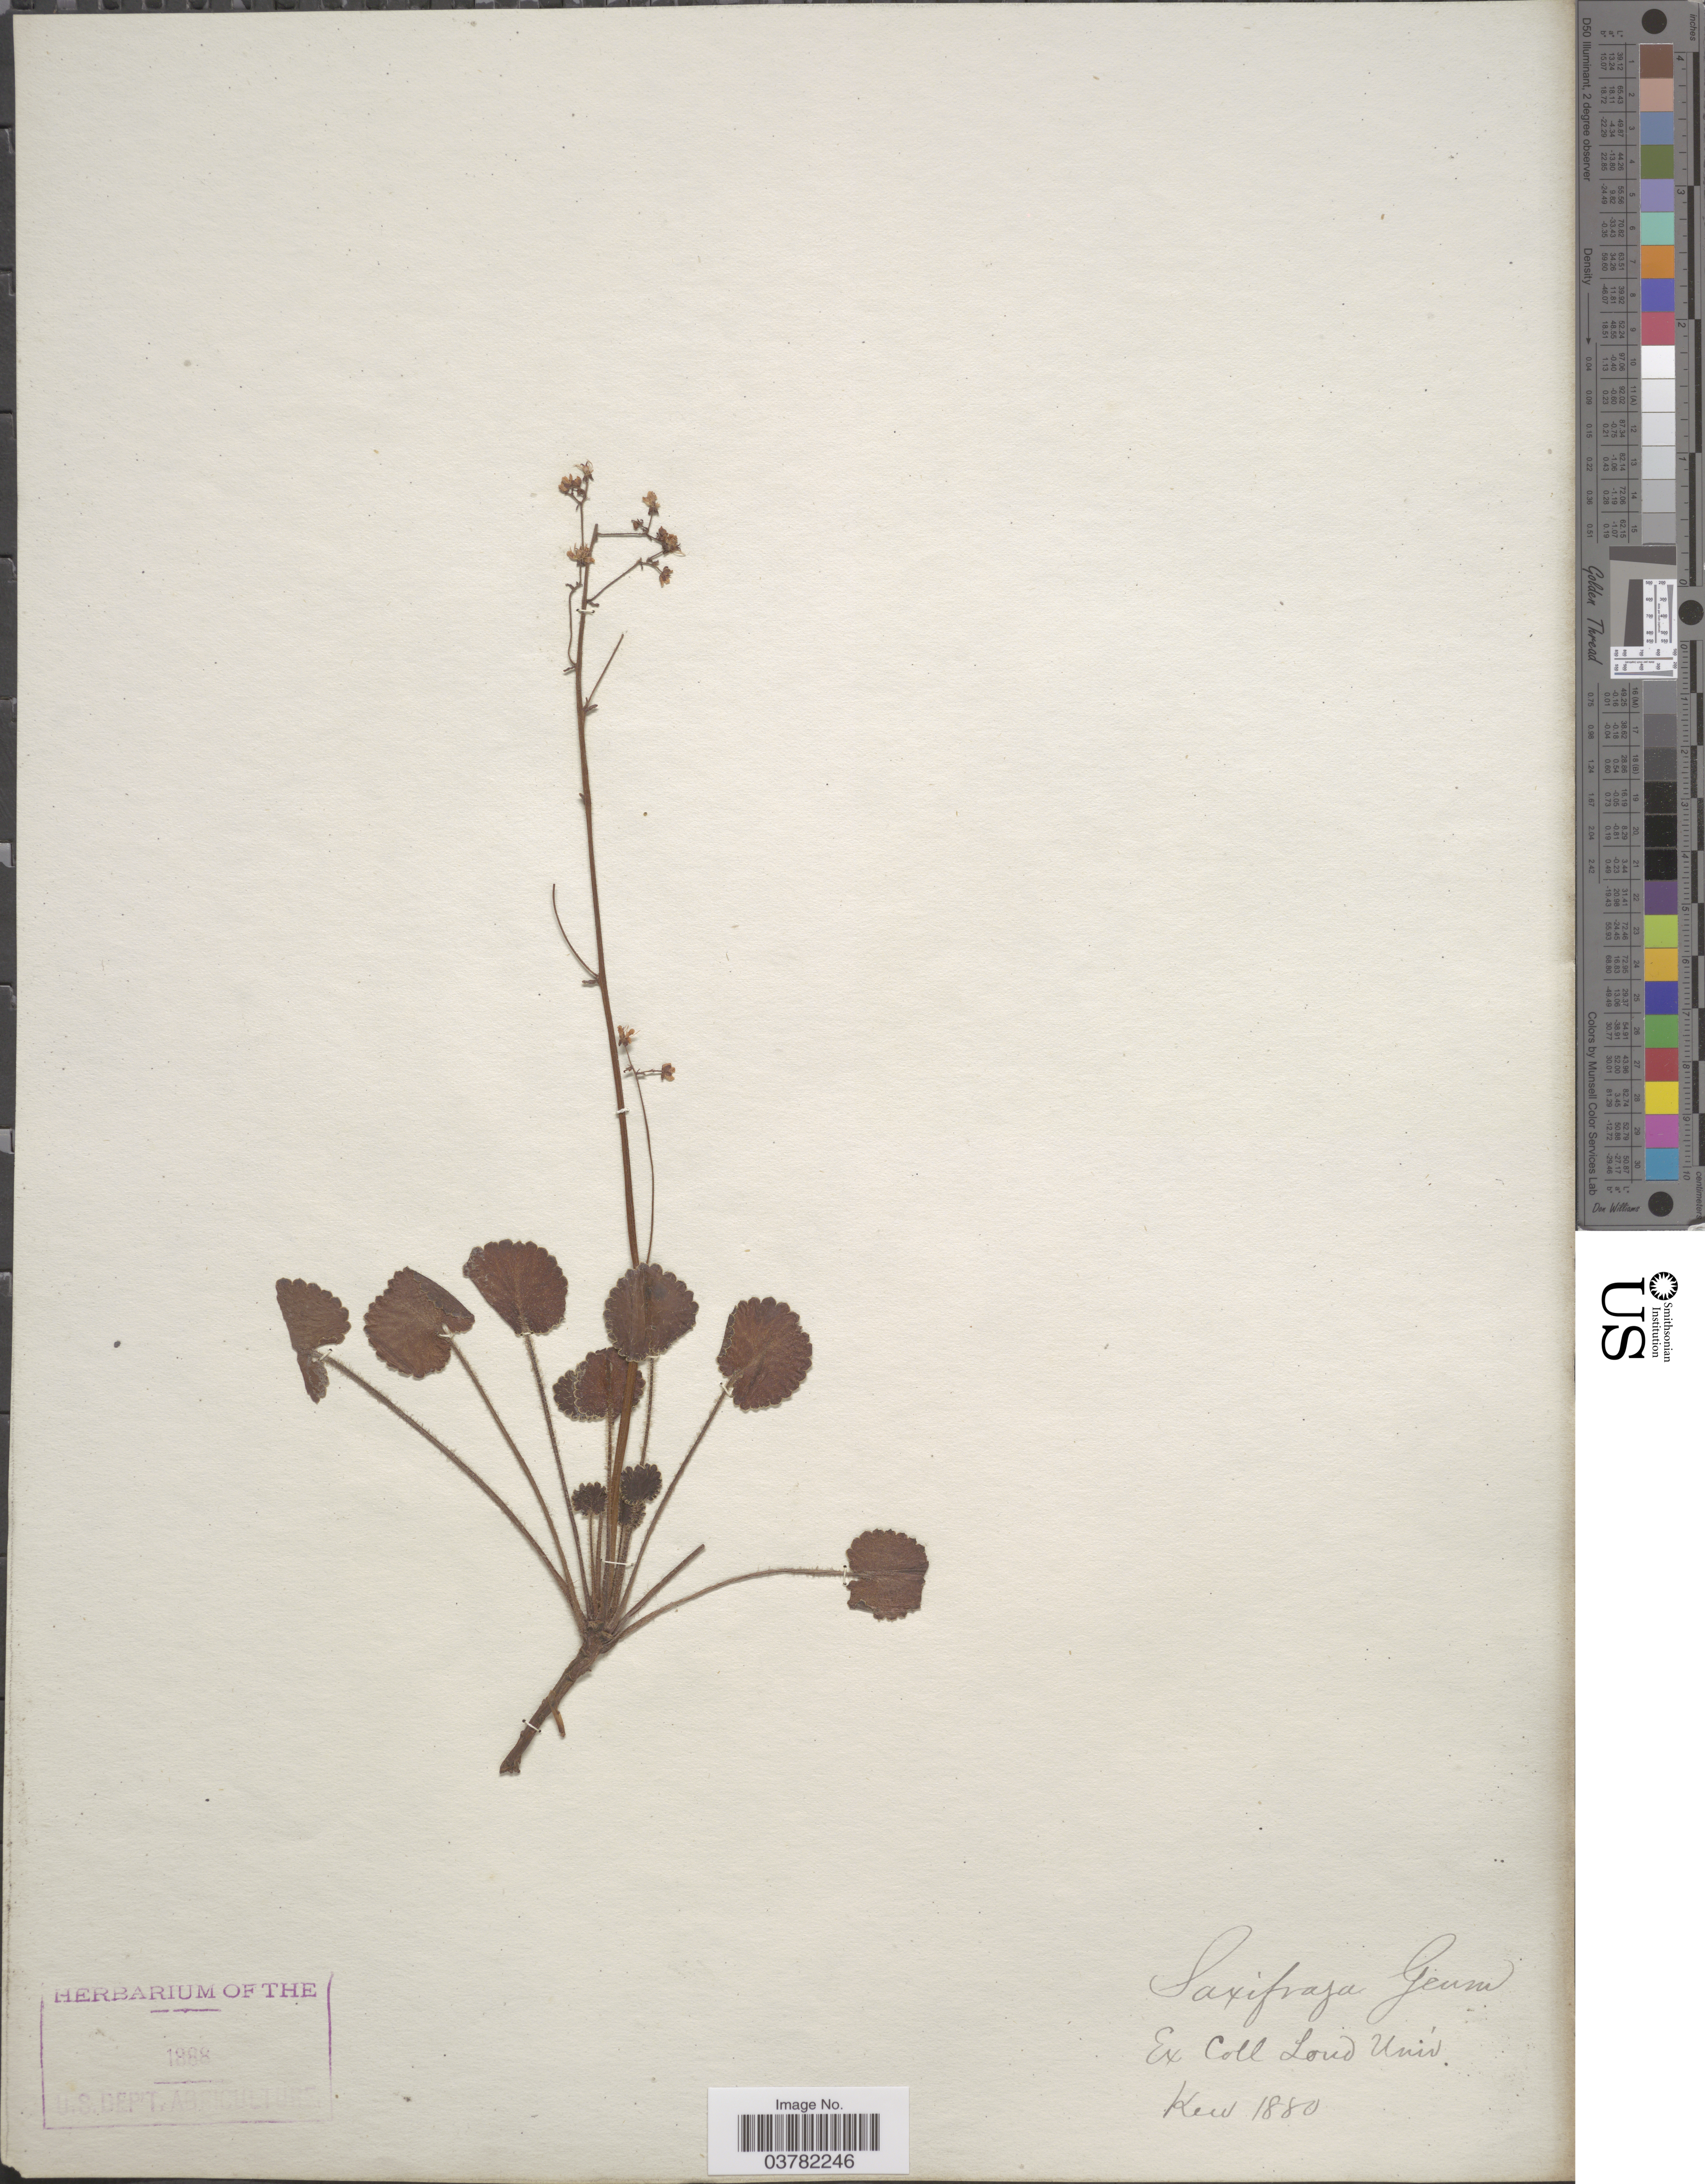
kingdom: Plantae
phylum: Tracheophyta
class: Magnoliopsida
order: Saxifragales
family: Saxifragaceae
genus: Saxifraga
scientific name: Saxifraga geum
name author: L.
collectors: Univ. Lond. College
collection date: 1880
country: United Kingdom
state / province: England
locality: Kew [unsure placement]